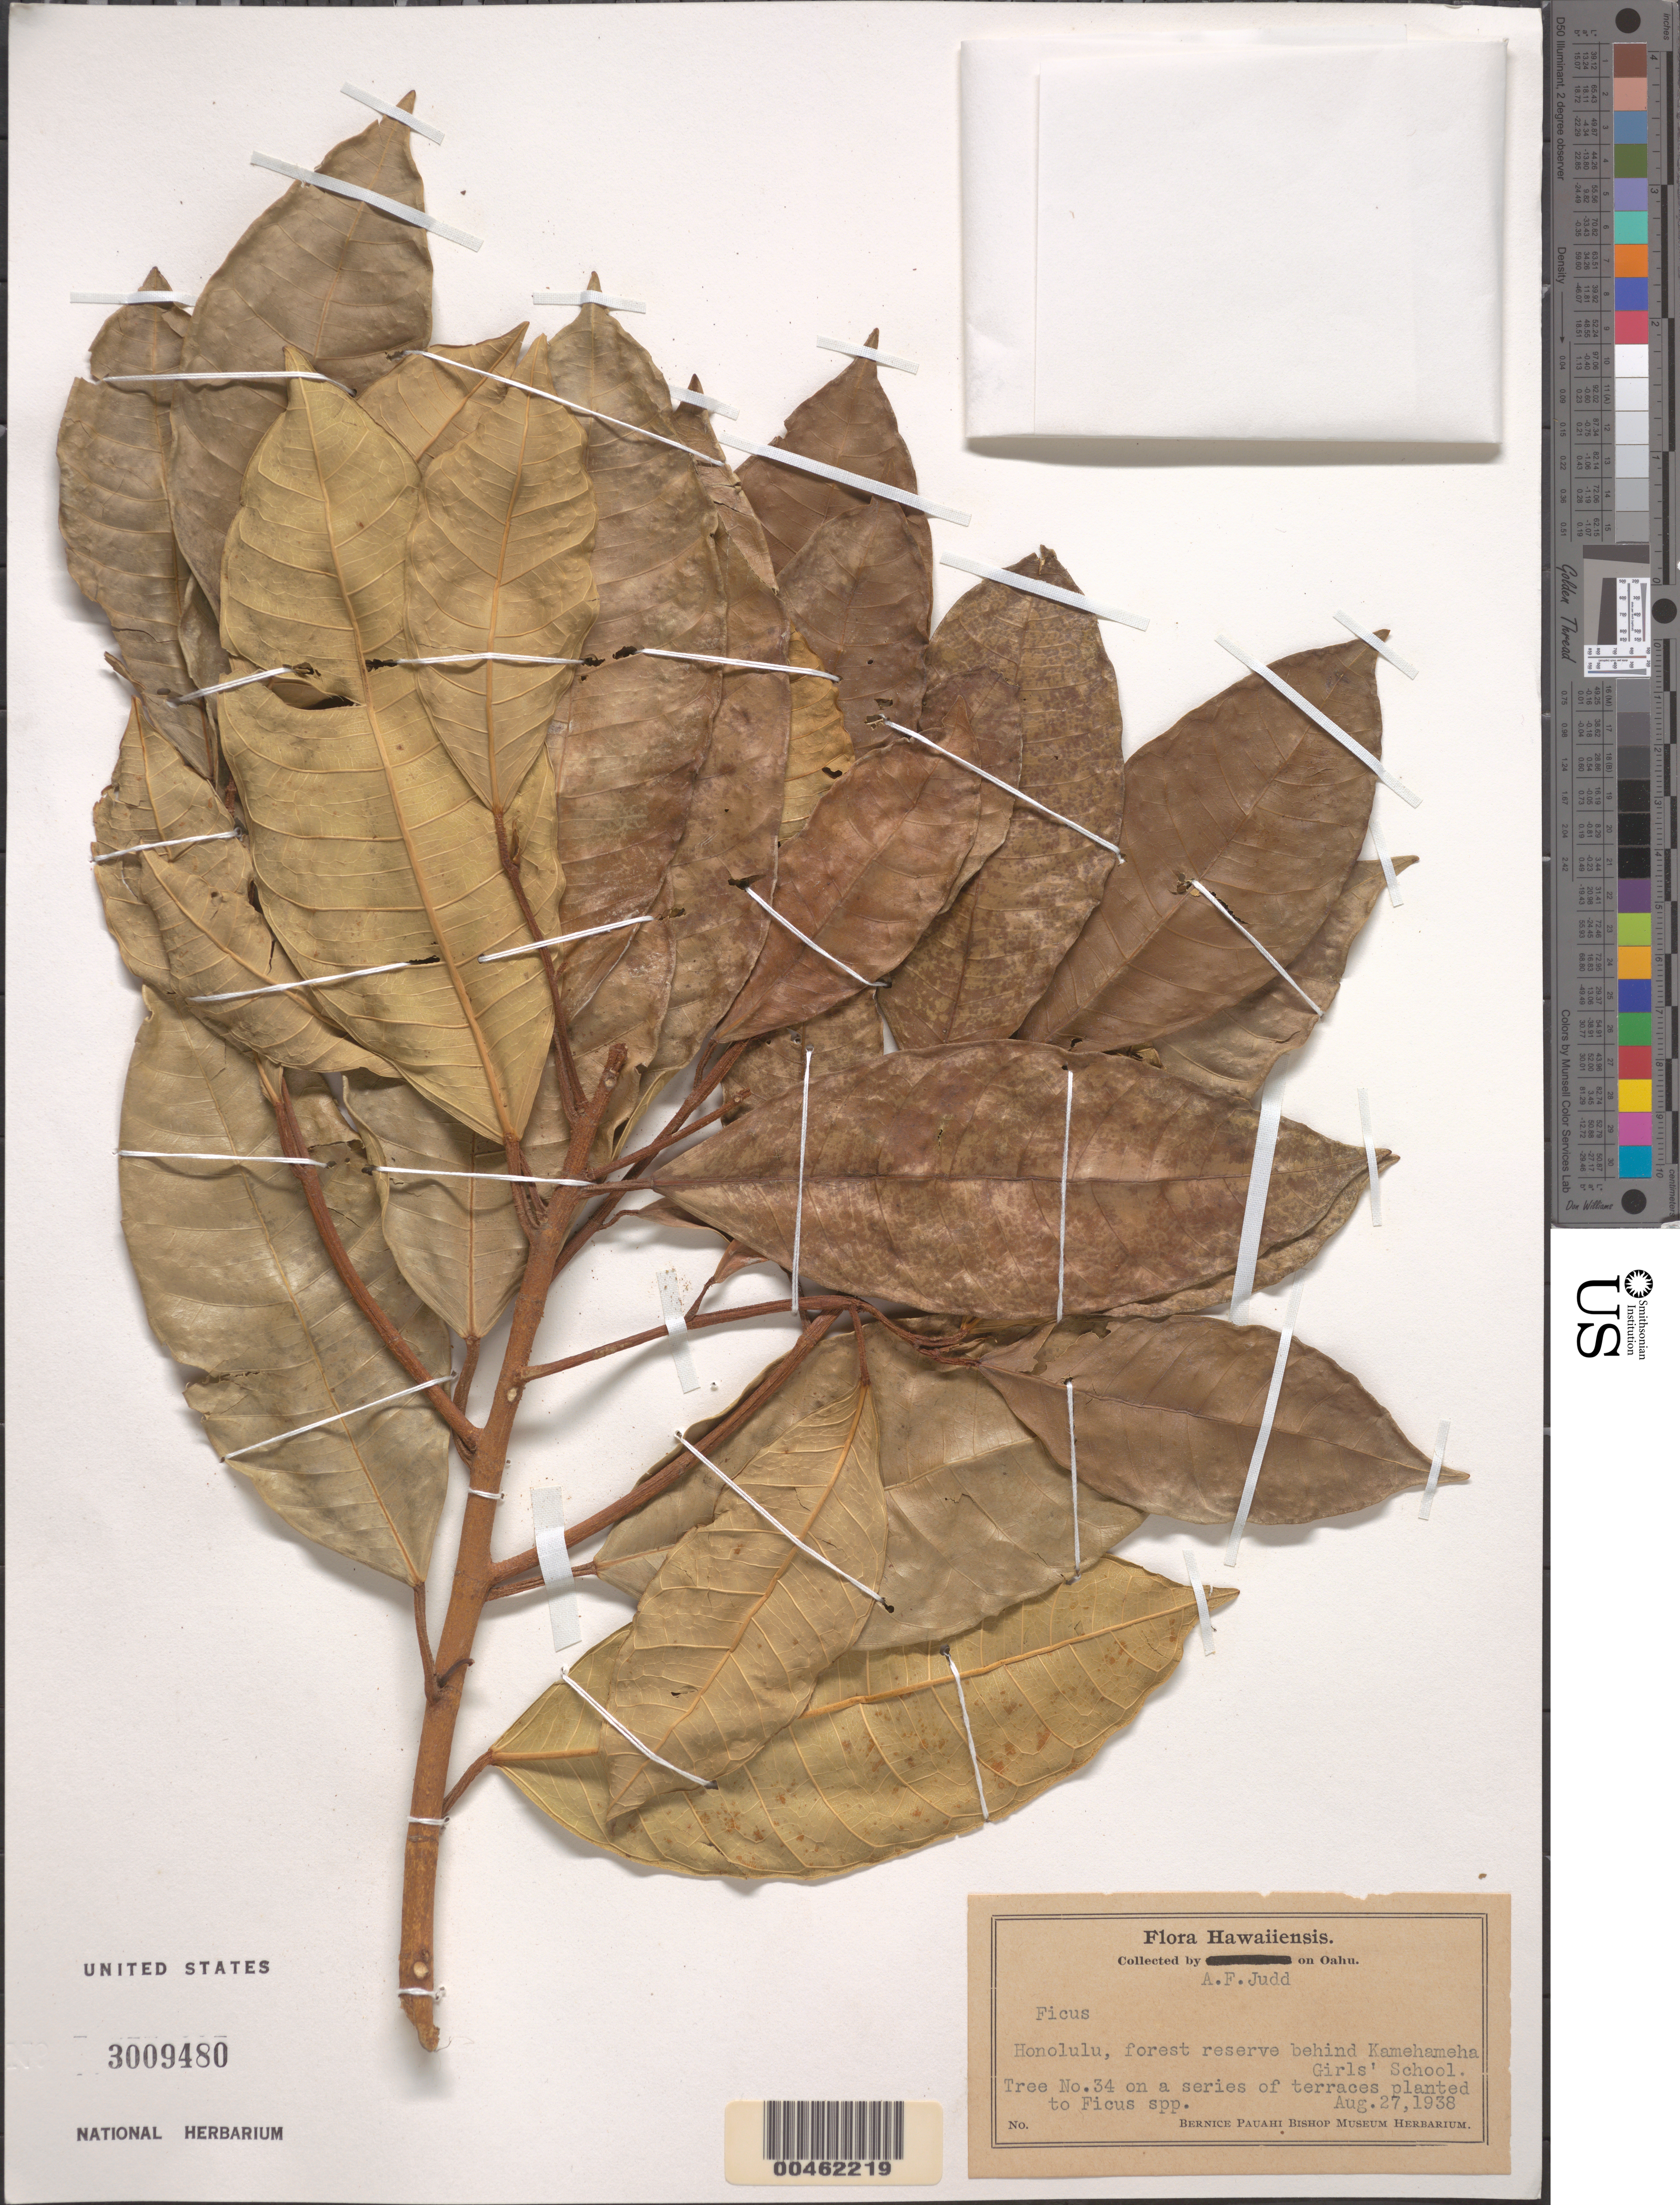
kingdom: Plantae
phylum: Tracheophyta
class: Magnoliopsida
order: Rosales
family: Moraceae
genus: Ficus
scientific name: Ficus sp.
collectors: A. Judd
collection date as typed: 27 Aug 1938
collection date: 1938-08-27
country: United States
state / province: Hawaii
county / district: Honolulu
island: Oahu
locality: Honolulu, forest reserve behind Kamehameha Girls' School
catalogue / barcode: US 3009480